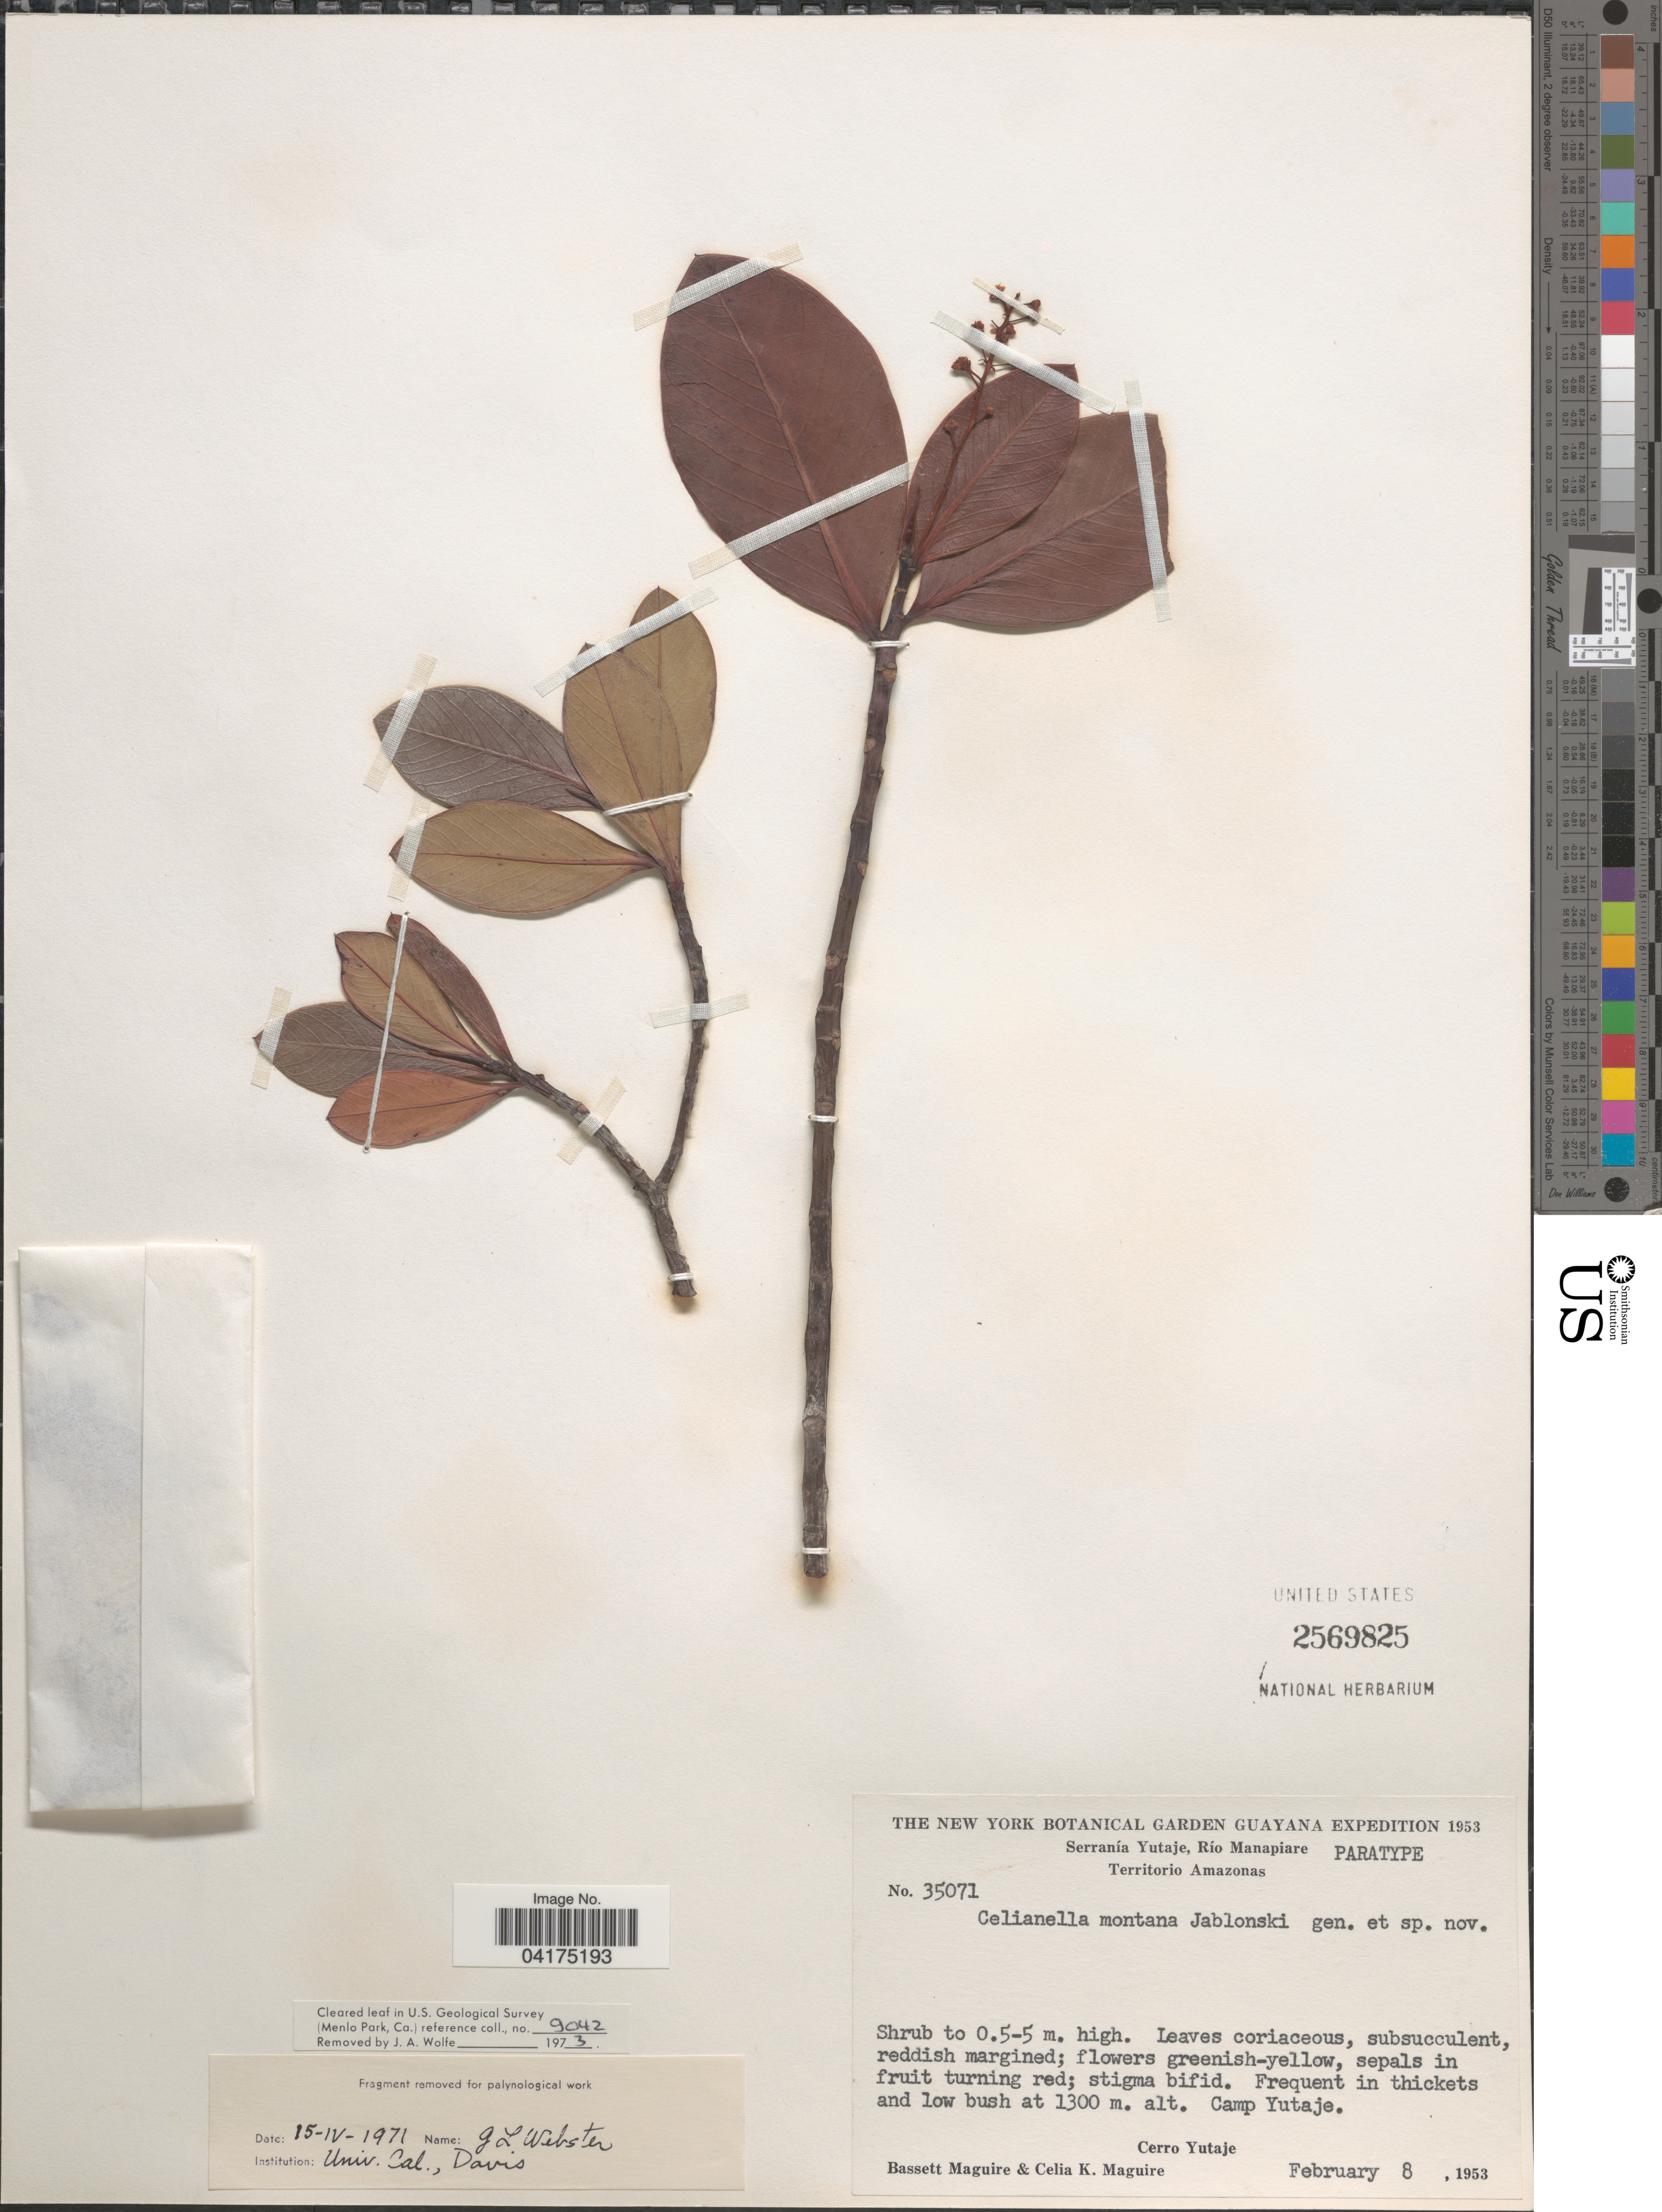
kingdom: Plantae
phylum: Tracheophyta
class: Magnoliopsida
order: Malpighiales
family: Phyllanthaceae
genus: Celianella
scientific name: Celianella montana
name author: Jabl.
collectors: B. Maguire & C. K. Maguire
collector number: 35071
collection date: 1953-02-08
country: Venezuela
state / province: Amazonas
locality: The New York Botanical Garden Guayana Expedition 1953. Serranía Yutaje, Río Manapiare. Camp Yutaje. Cerro Yutaje.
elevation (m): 1300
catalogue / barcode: US 2569825